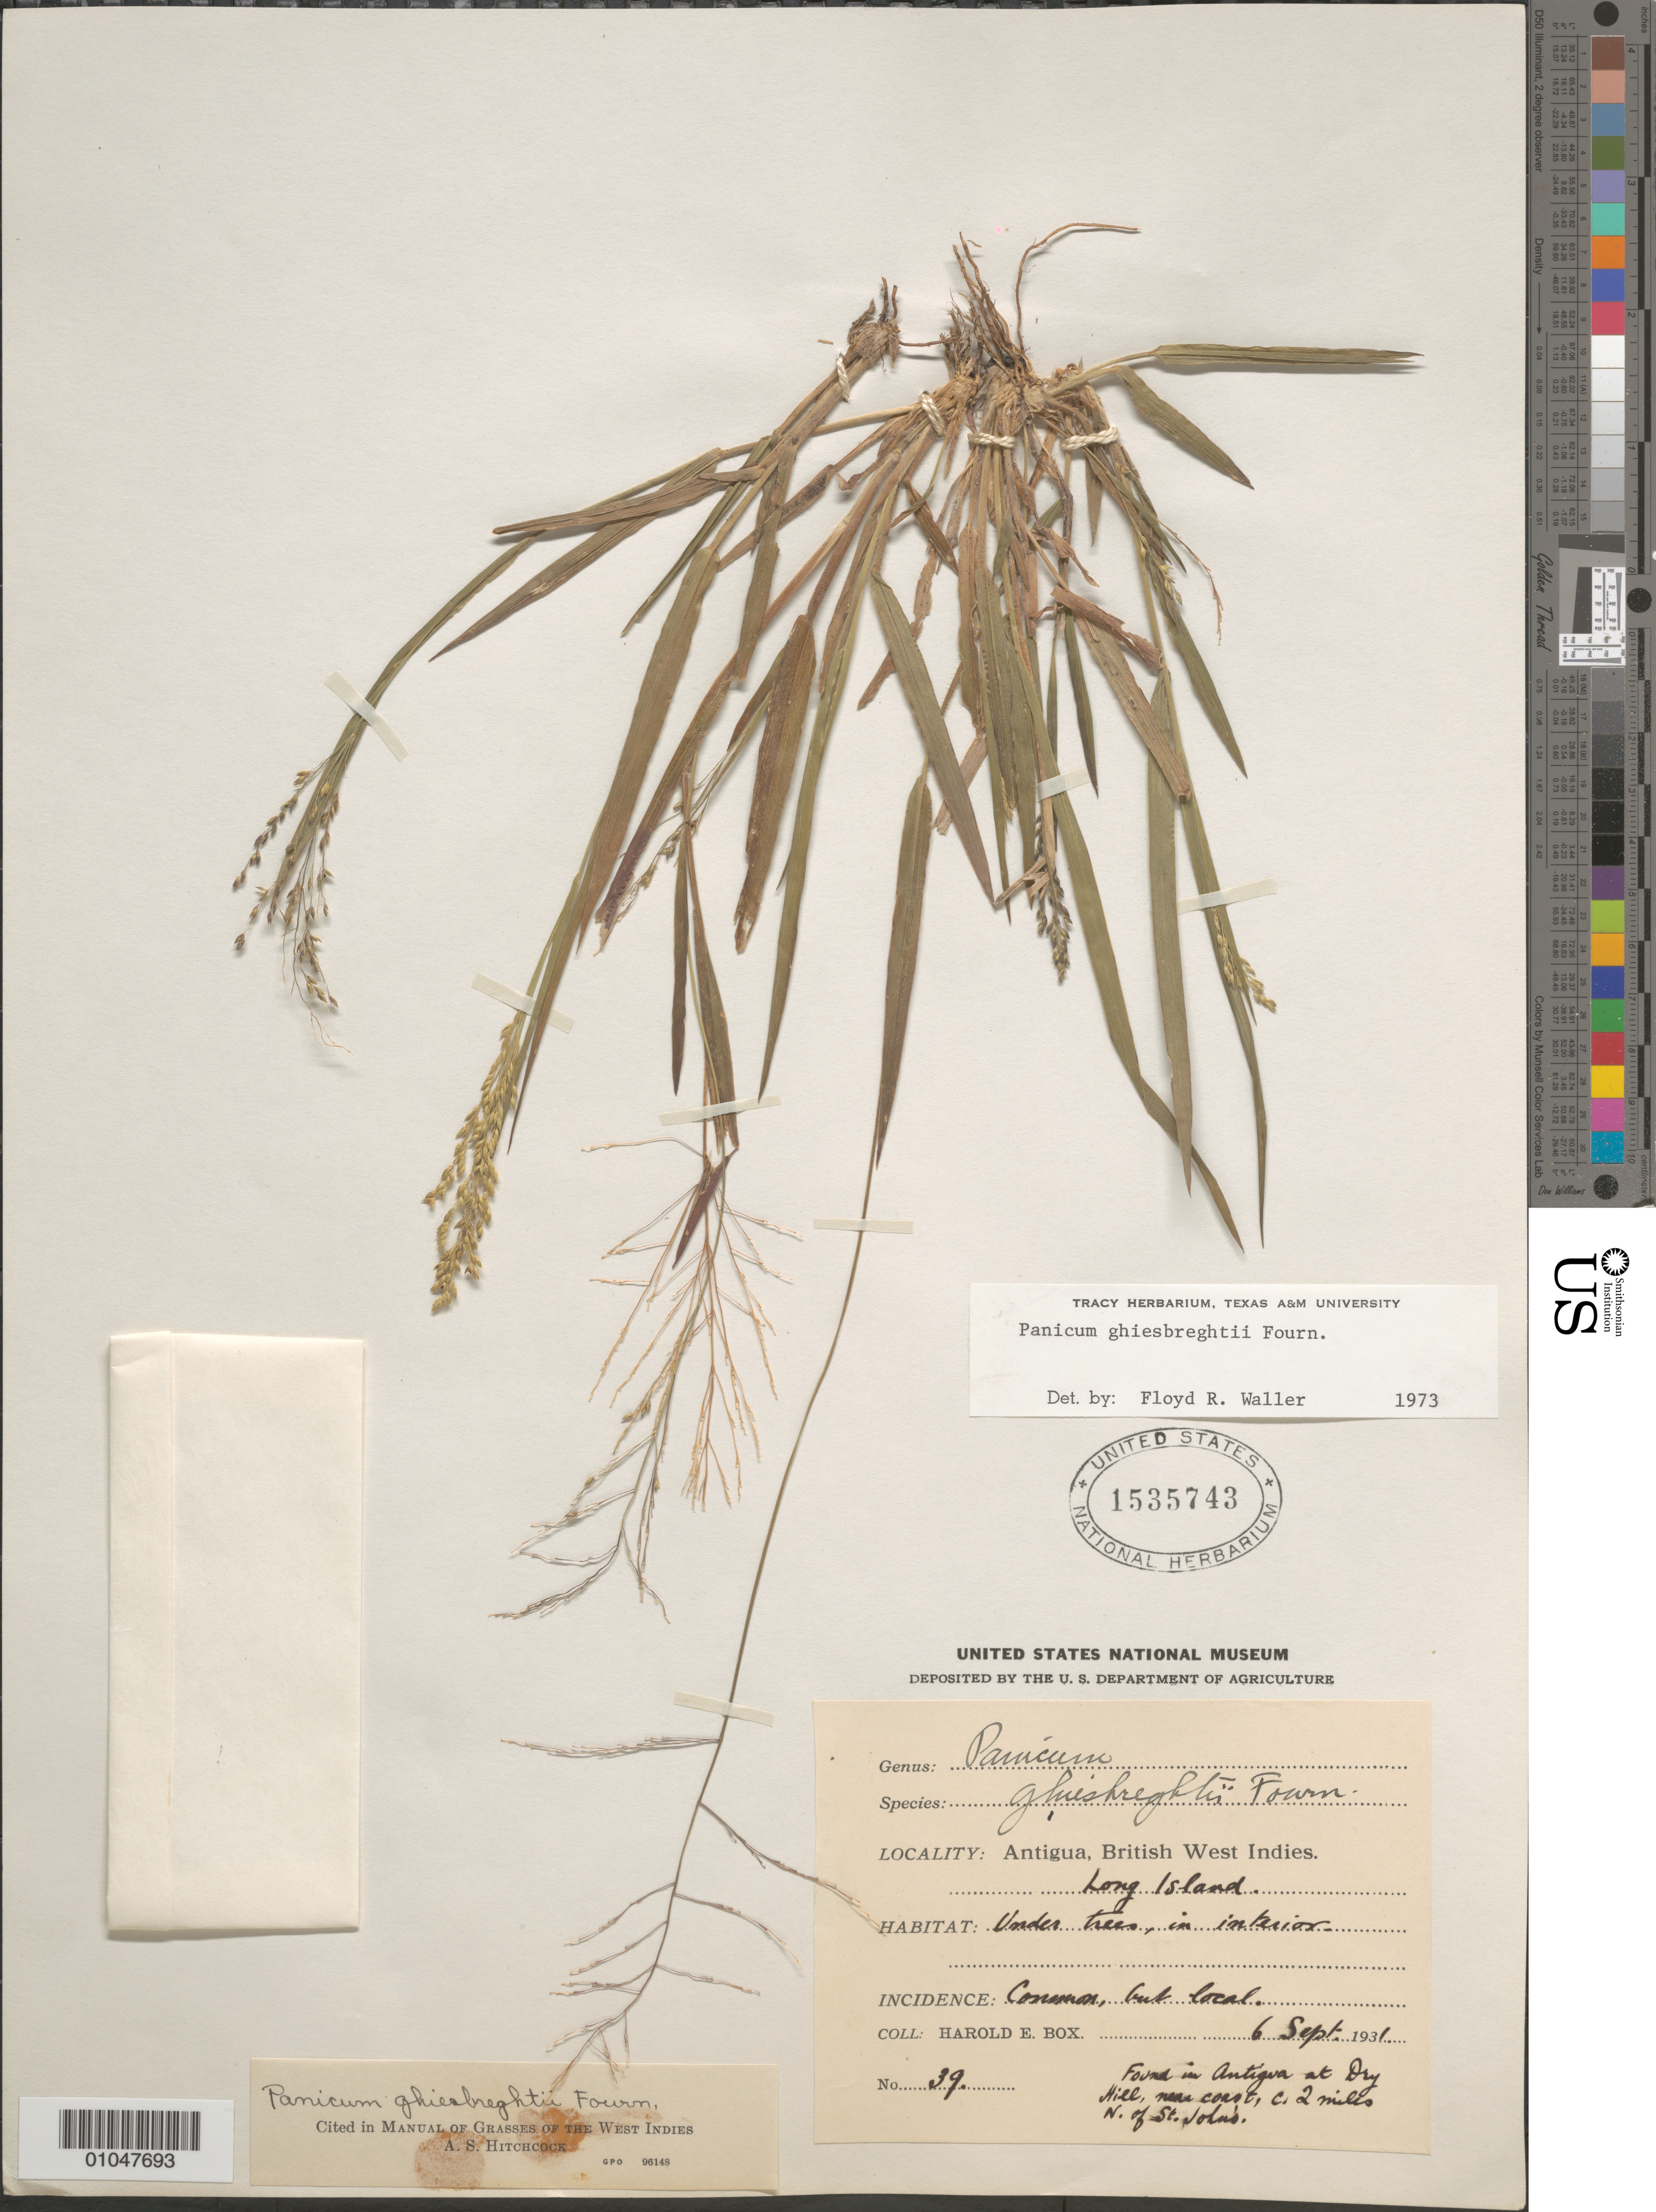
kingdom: Plantae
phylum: Tracheophyta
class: Liliopsida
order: Poales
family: Poaceae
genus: Panicum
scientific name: Panicum exiguiflorum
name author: Griseb.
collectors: H. E. Box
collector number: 39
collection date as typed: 06 Sep 1931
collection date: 1931-09-06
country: Antigua and Barbuda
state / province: Saint John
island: Antigua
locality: Long Island, Found in Antigua at Dry Hill, near coast, c 2 miles N of St. John's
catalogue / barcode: US 153743